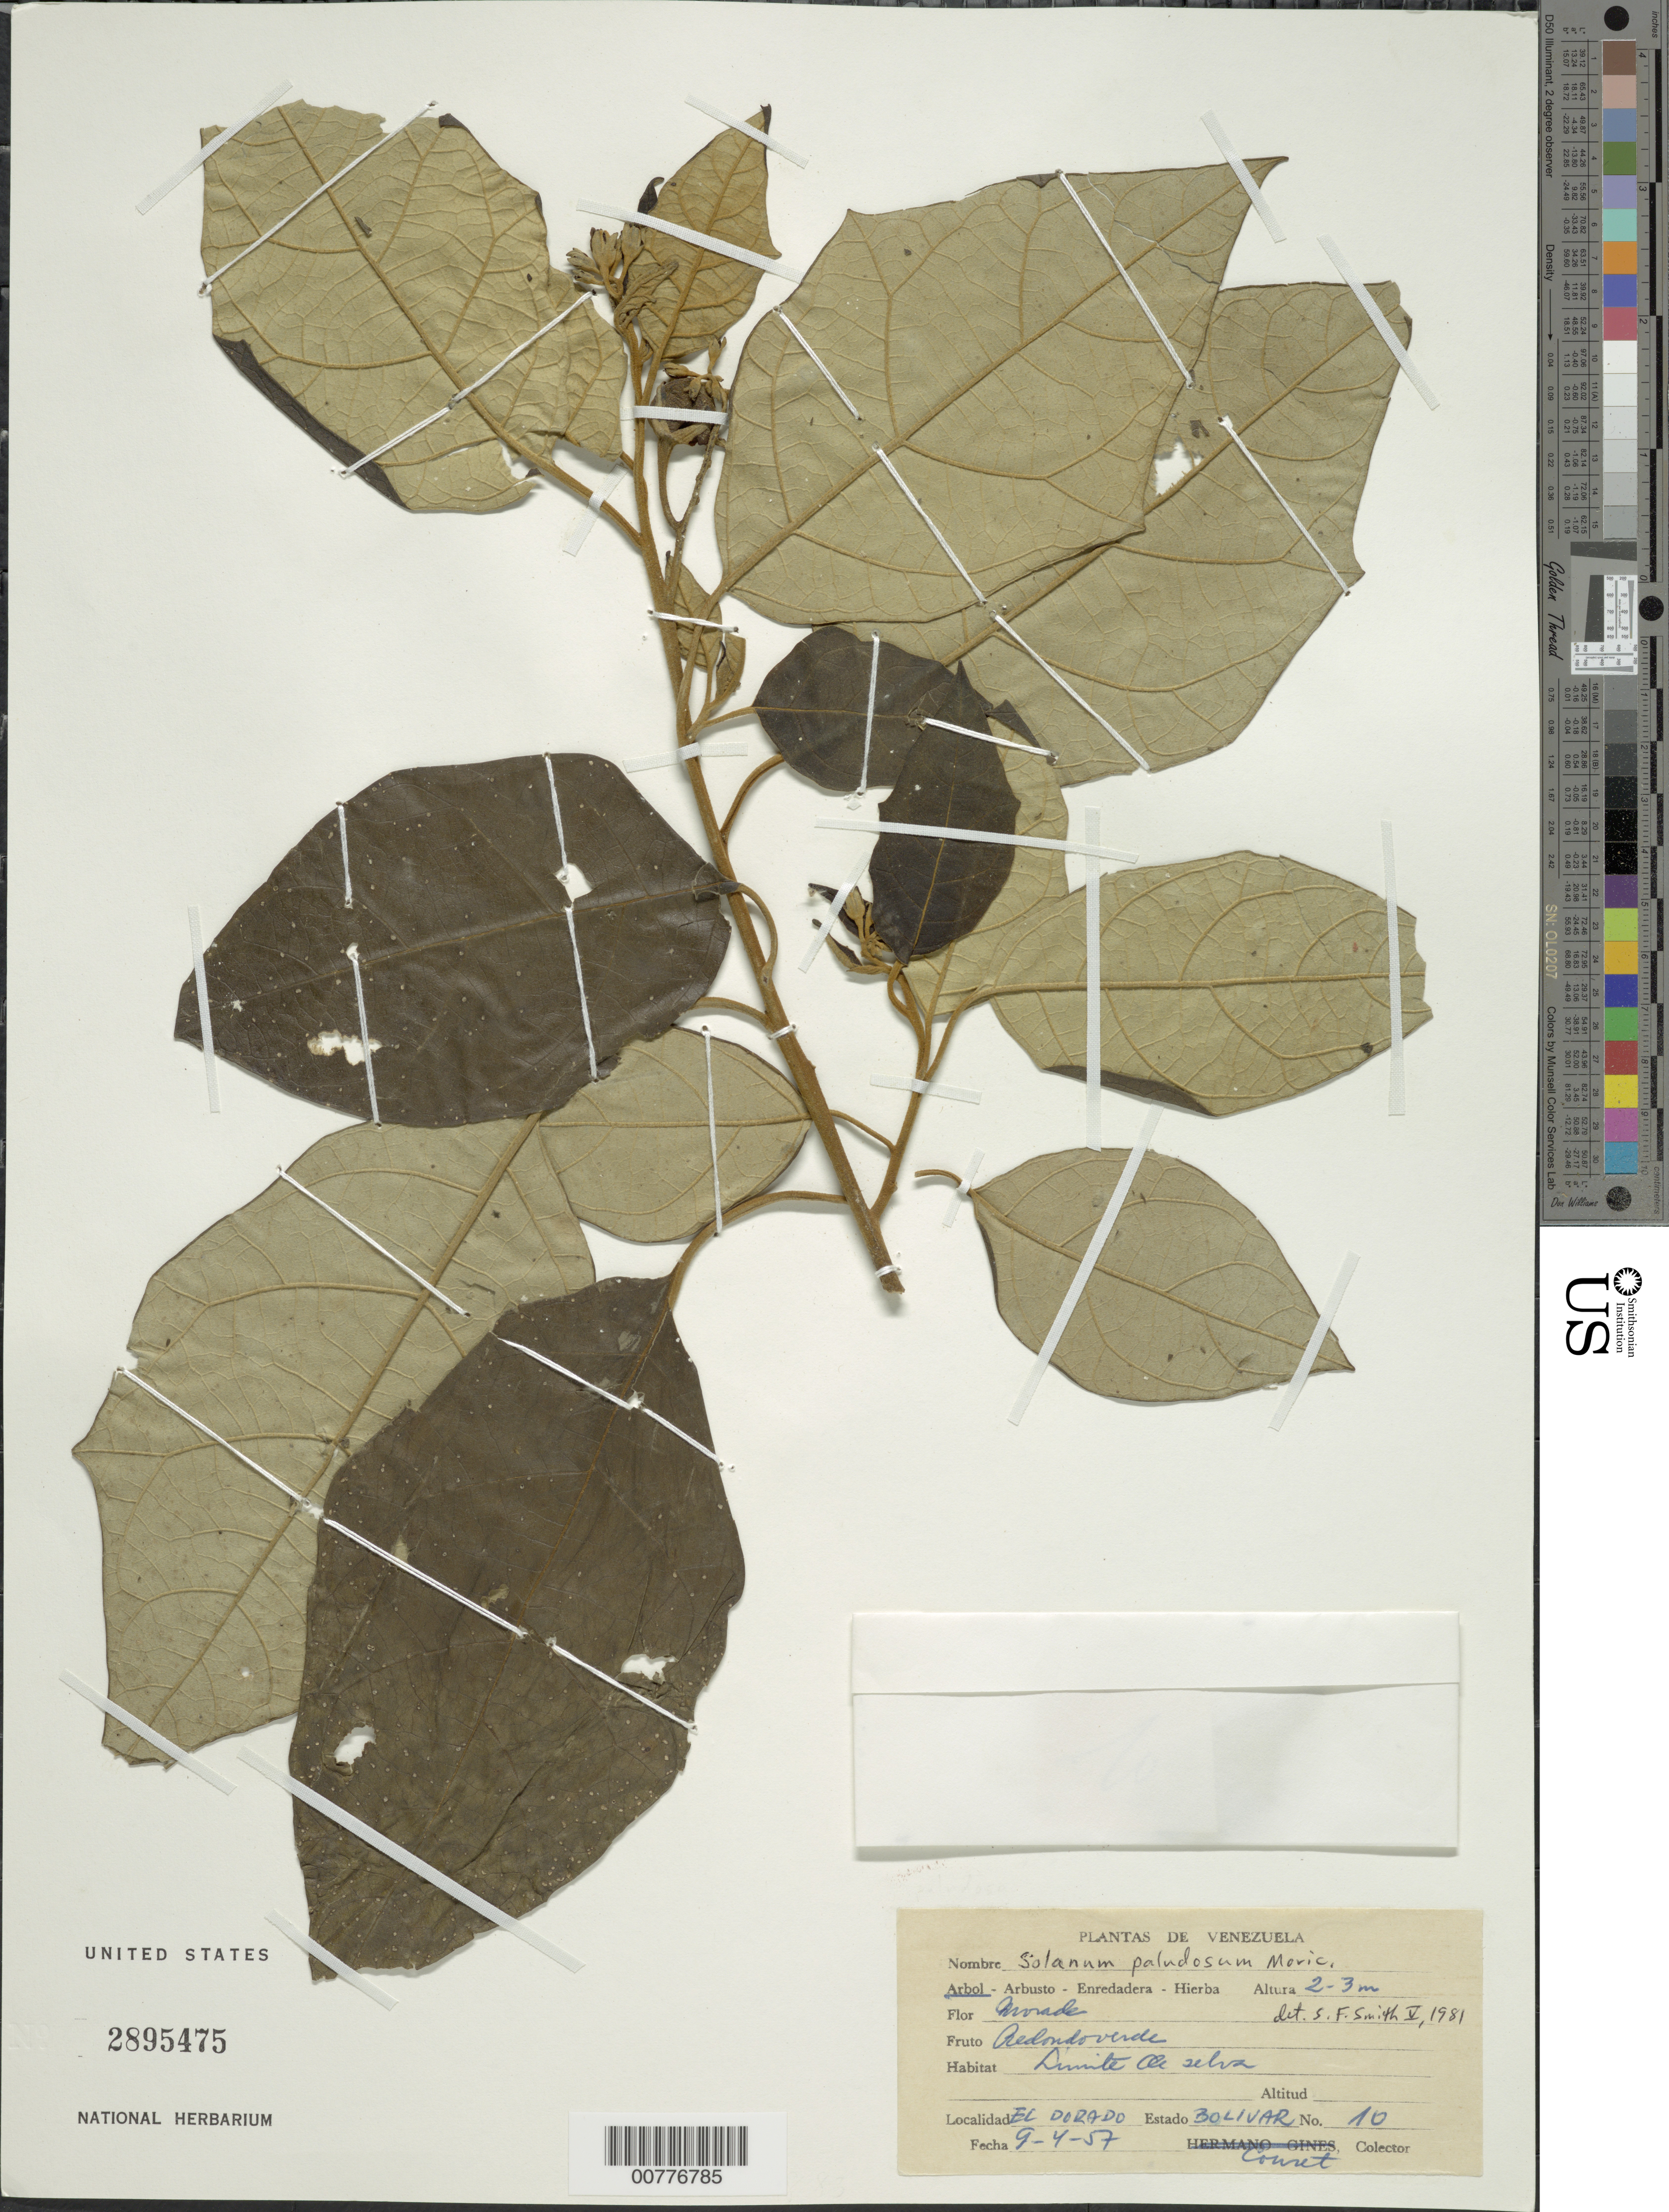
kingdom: Plantae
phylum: Tracheophyta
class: Magnoliopsida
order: Solanales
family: Solanaceae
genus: Solanum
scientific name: Solanum paludosum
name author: Moric.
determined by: Smith, Stephen F., (US), NMNH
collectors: -. Couret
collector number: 10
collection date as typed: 4 Apr 1957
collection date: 1957-04-04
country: Venezuela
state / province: Bolívar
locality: El Dorado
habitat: Edge of woods.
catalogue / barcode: US 2895475